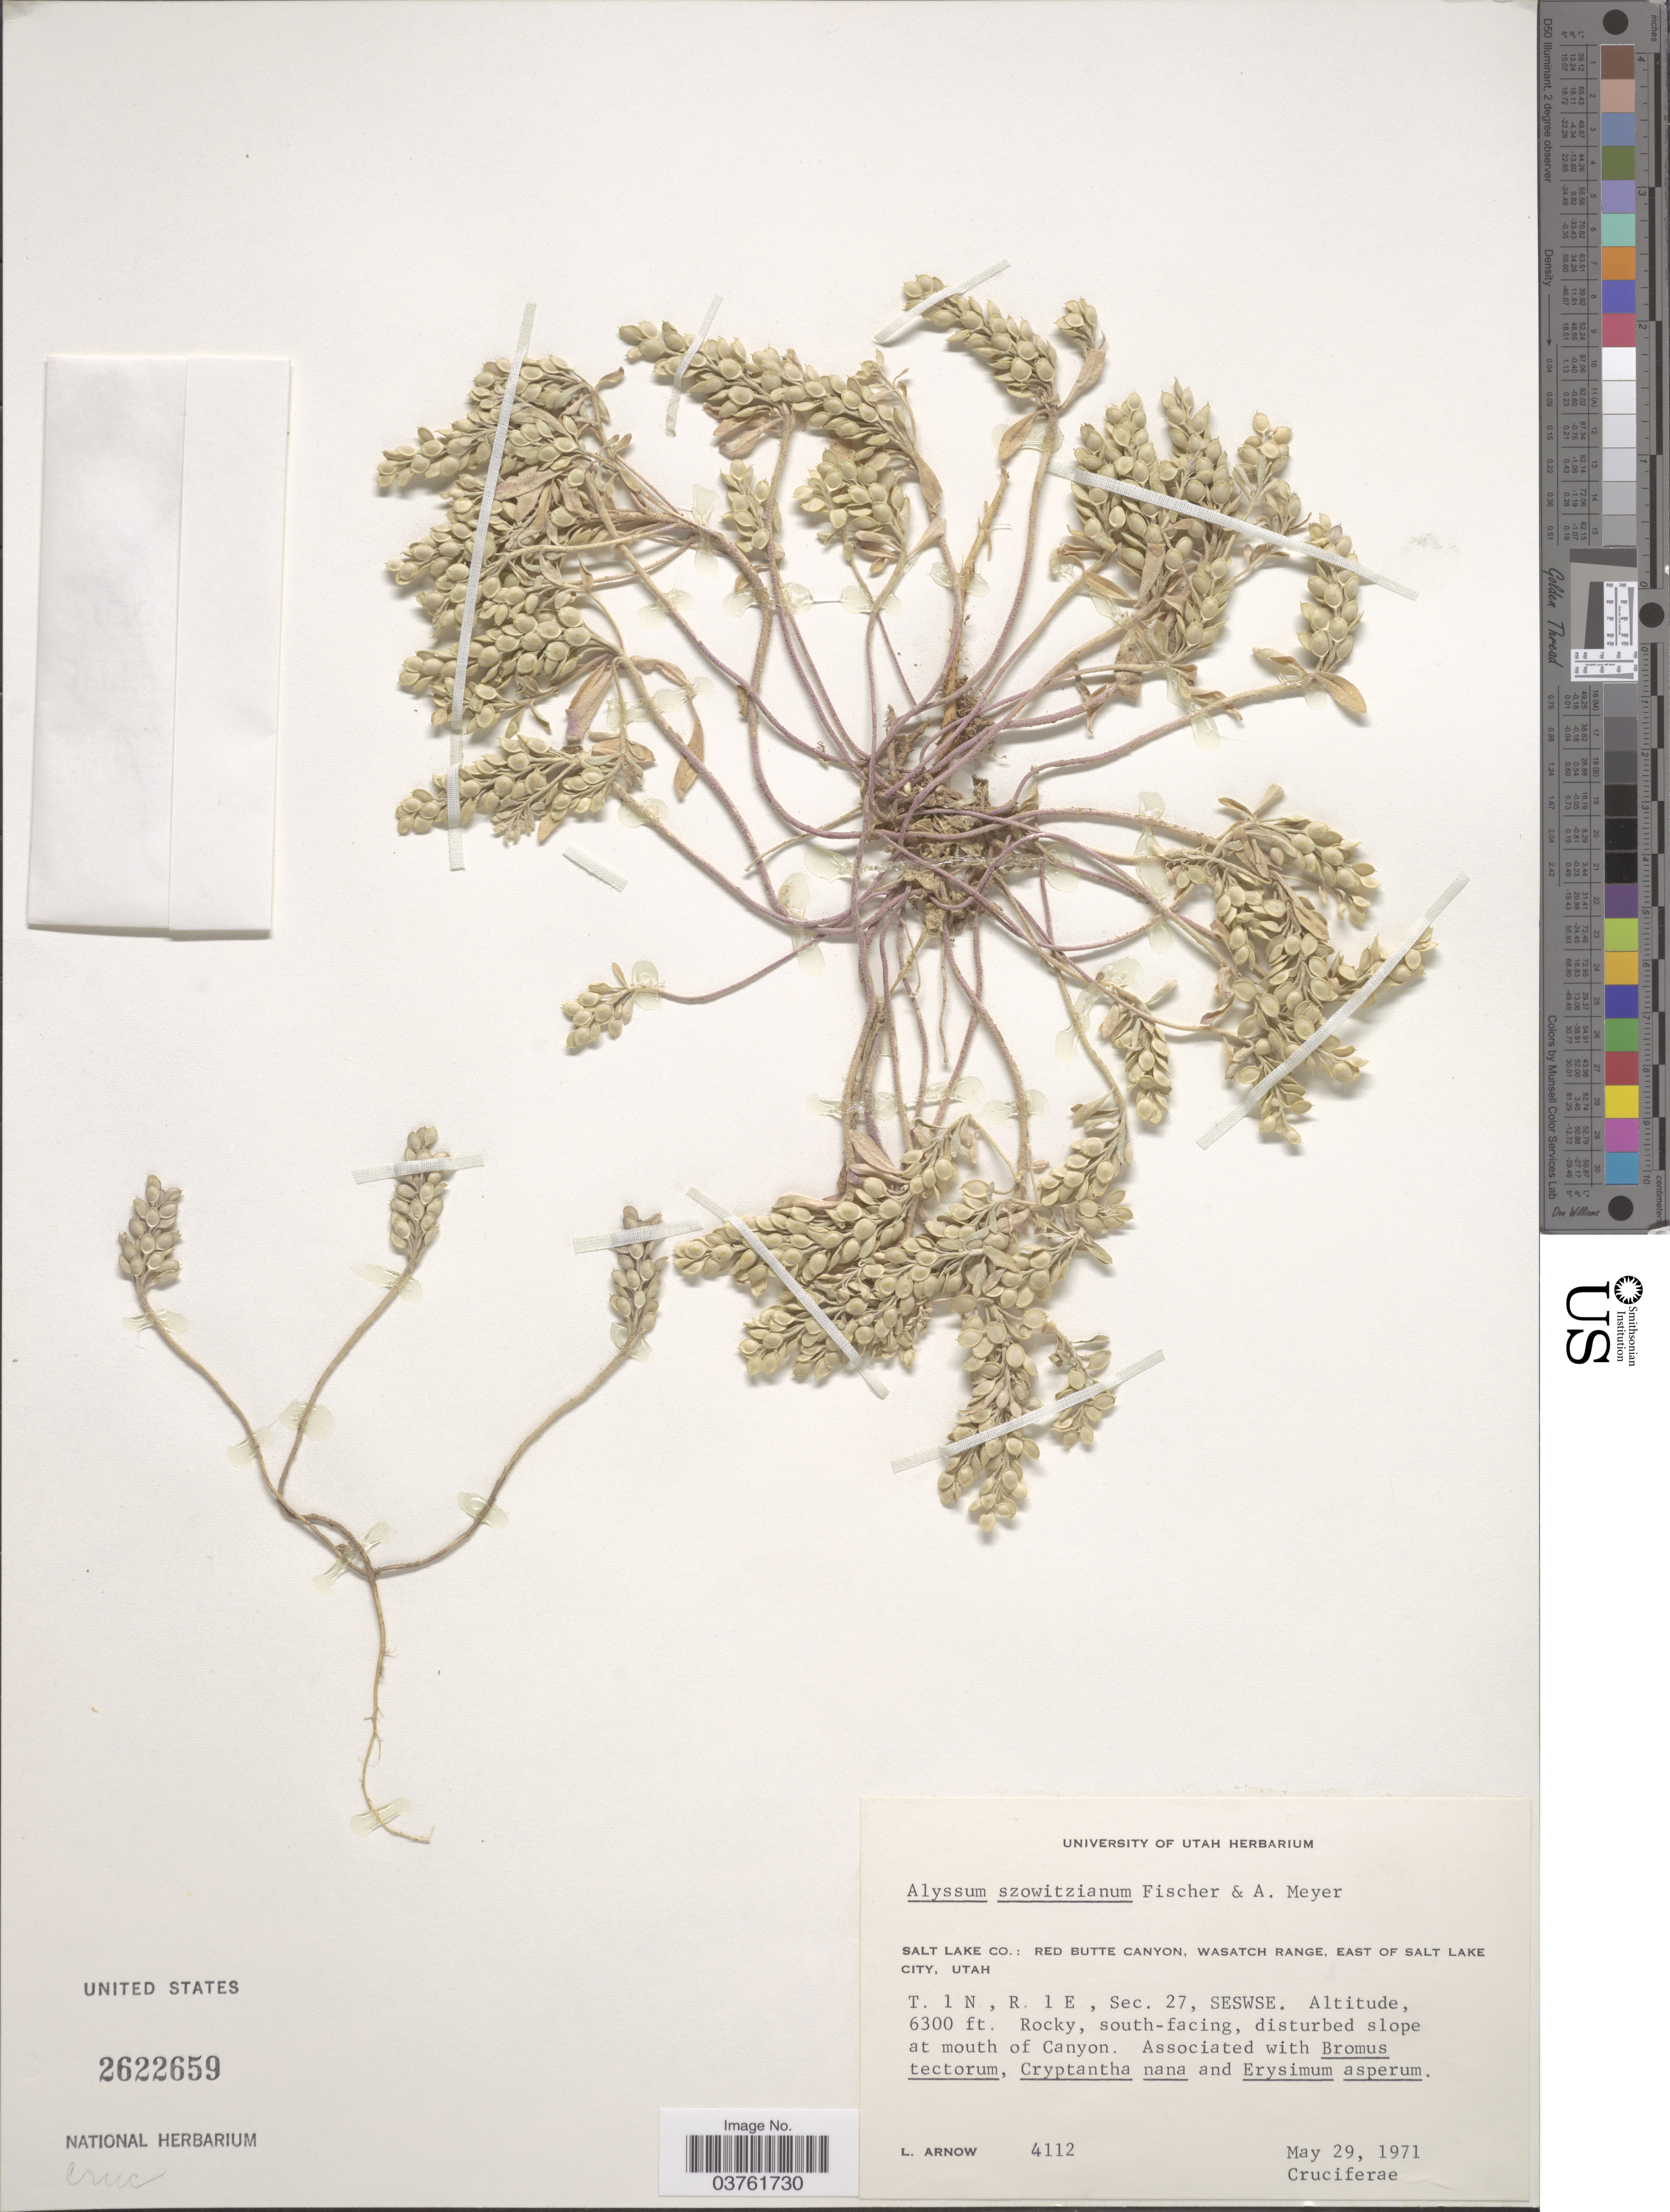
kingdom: Plantae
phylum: Tracheophyta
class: Magnoliopsida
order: Brassicales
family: Brassicaceae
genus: Alyssum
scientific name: Alyssum szovitsianum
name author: Fisch. & C.A. Mey.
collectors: L. Arnow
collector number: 4112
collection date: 1971-05-29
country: United States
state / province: Utah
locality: Salt Lake Co: Red Butte Canyon, Wasatch Range, East of Salt Lake City. T. 1N, R. 1E, Sec. 27, SESWSE. Rocky, south-facing, disturbed slope at mouth of Canyon.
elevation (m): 1920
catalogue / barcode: US 2622659